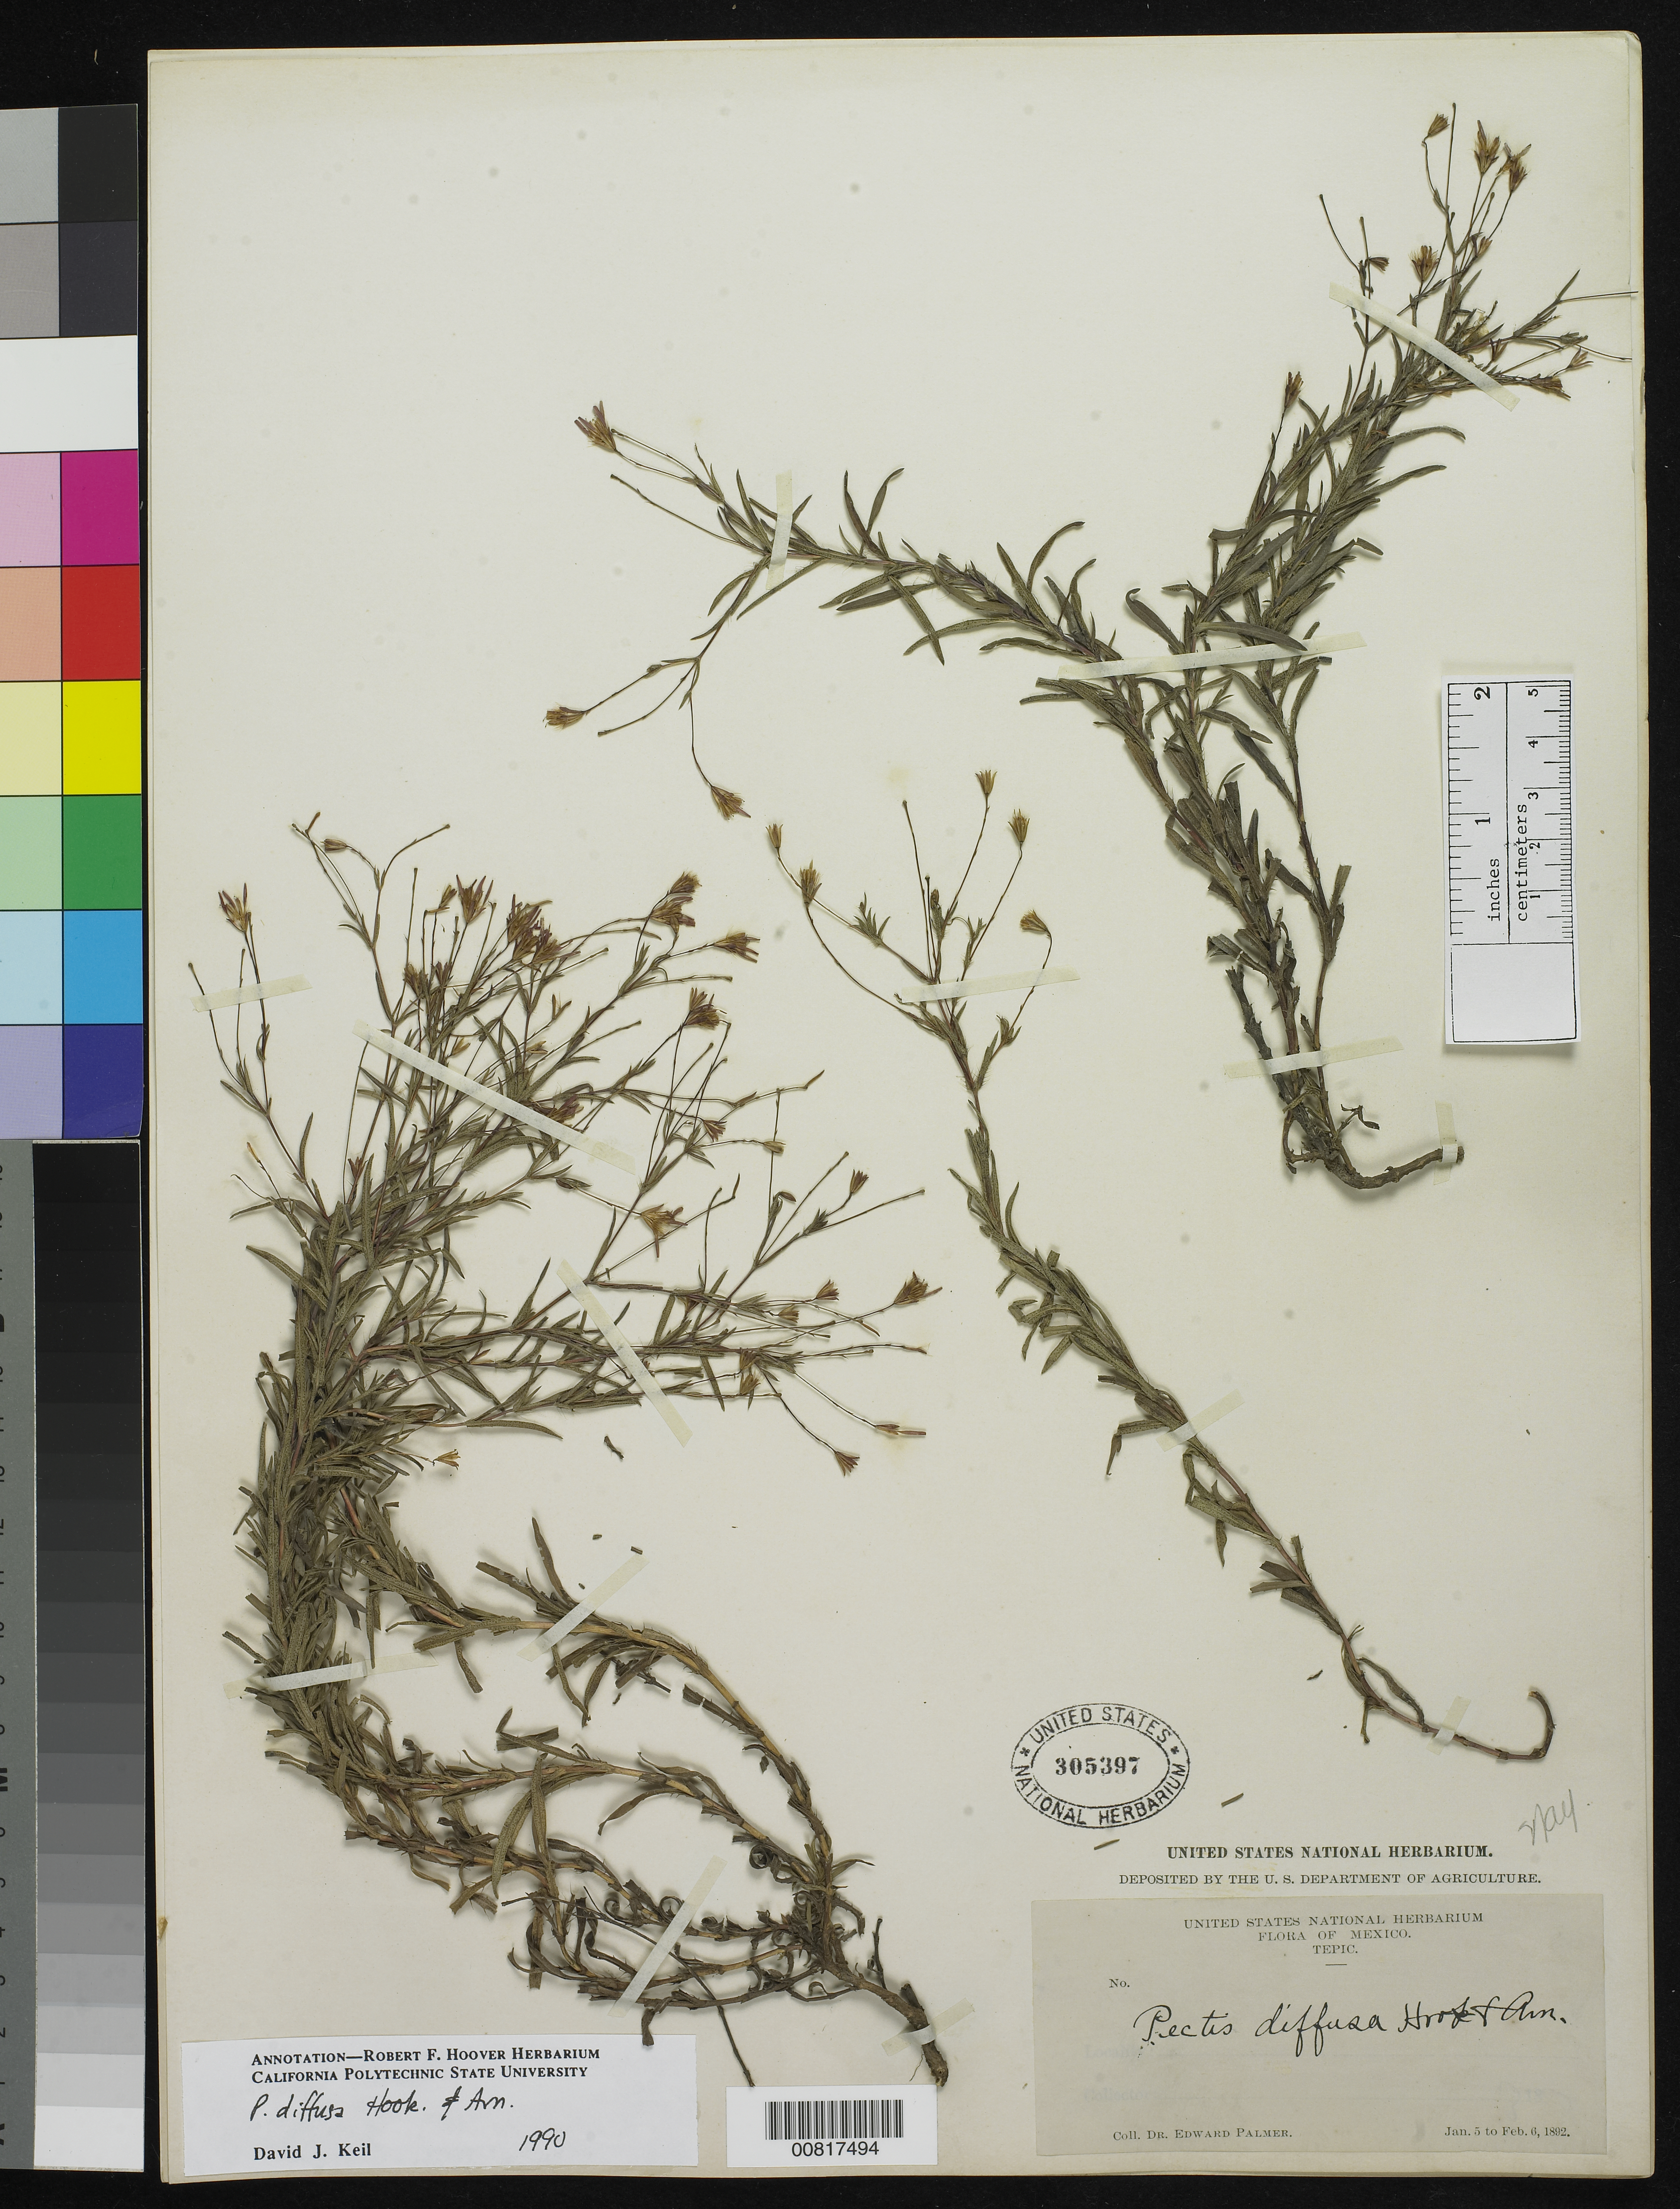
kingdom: Plantae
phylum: Tracheophyta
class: Magnoliopsida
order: Asterales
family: Asteraceae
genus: Pectis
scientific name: Pectis diffusa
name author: Hook. & Arn.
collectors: E. Palmer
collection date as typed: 05 Jan 1892 to 06 Feb 1892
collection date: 1892-01-05/1892-02-06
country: Mexico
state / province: Nayarit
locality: Tepic, Nayarit.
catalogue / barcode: US 305397